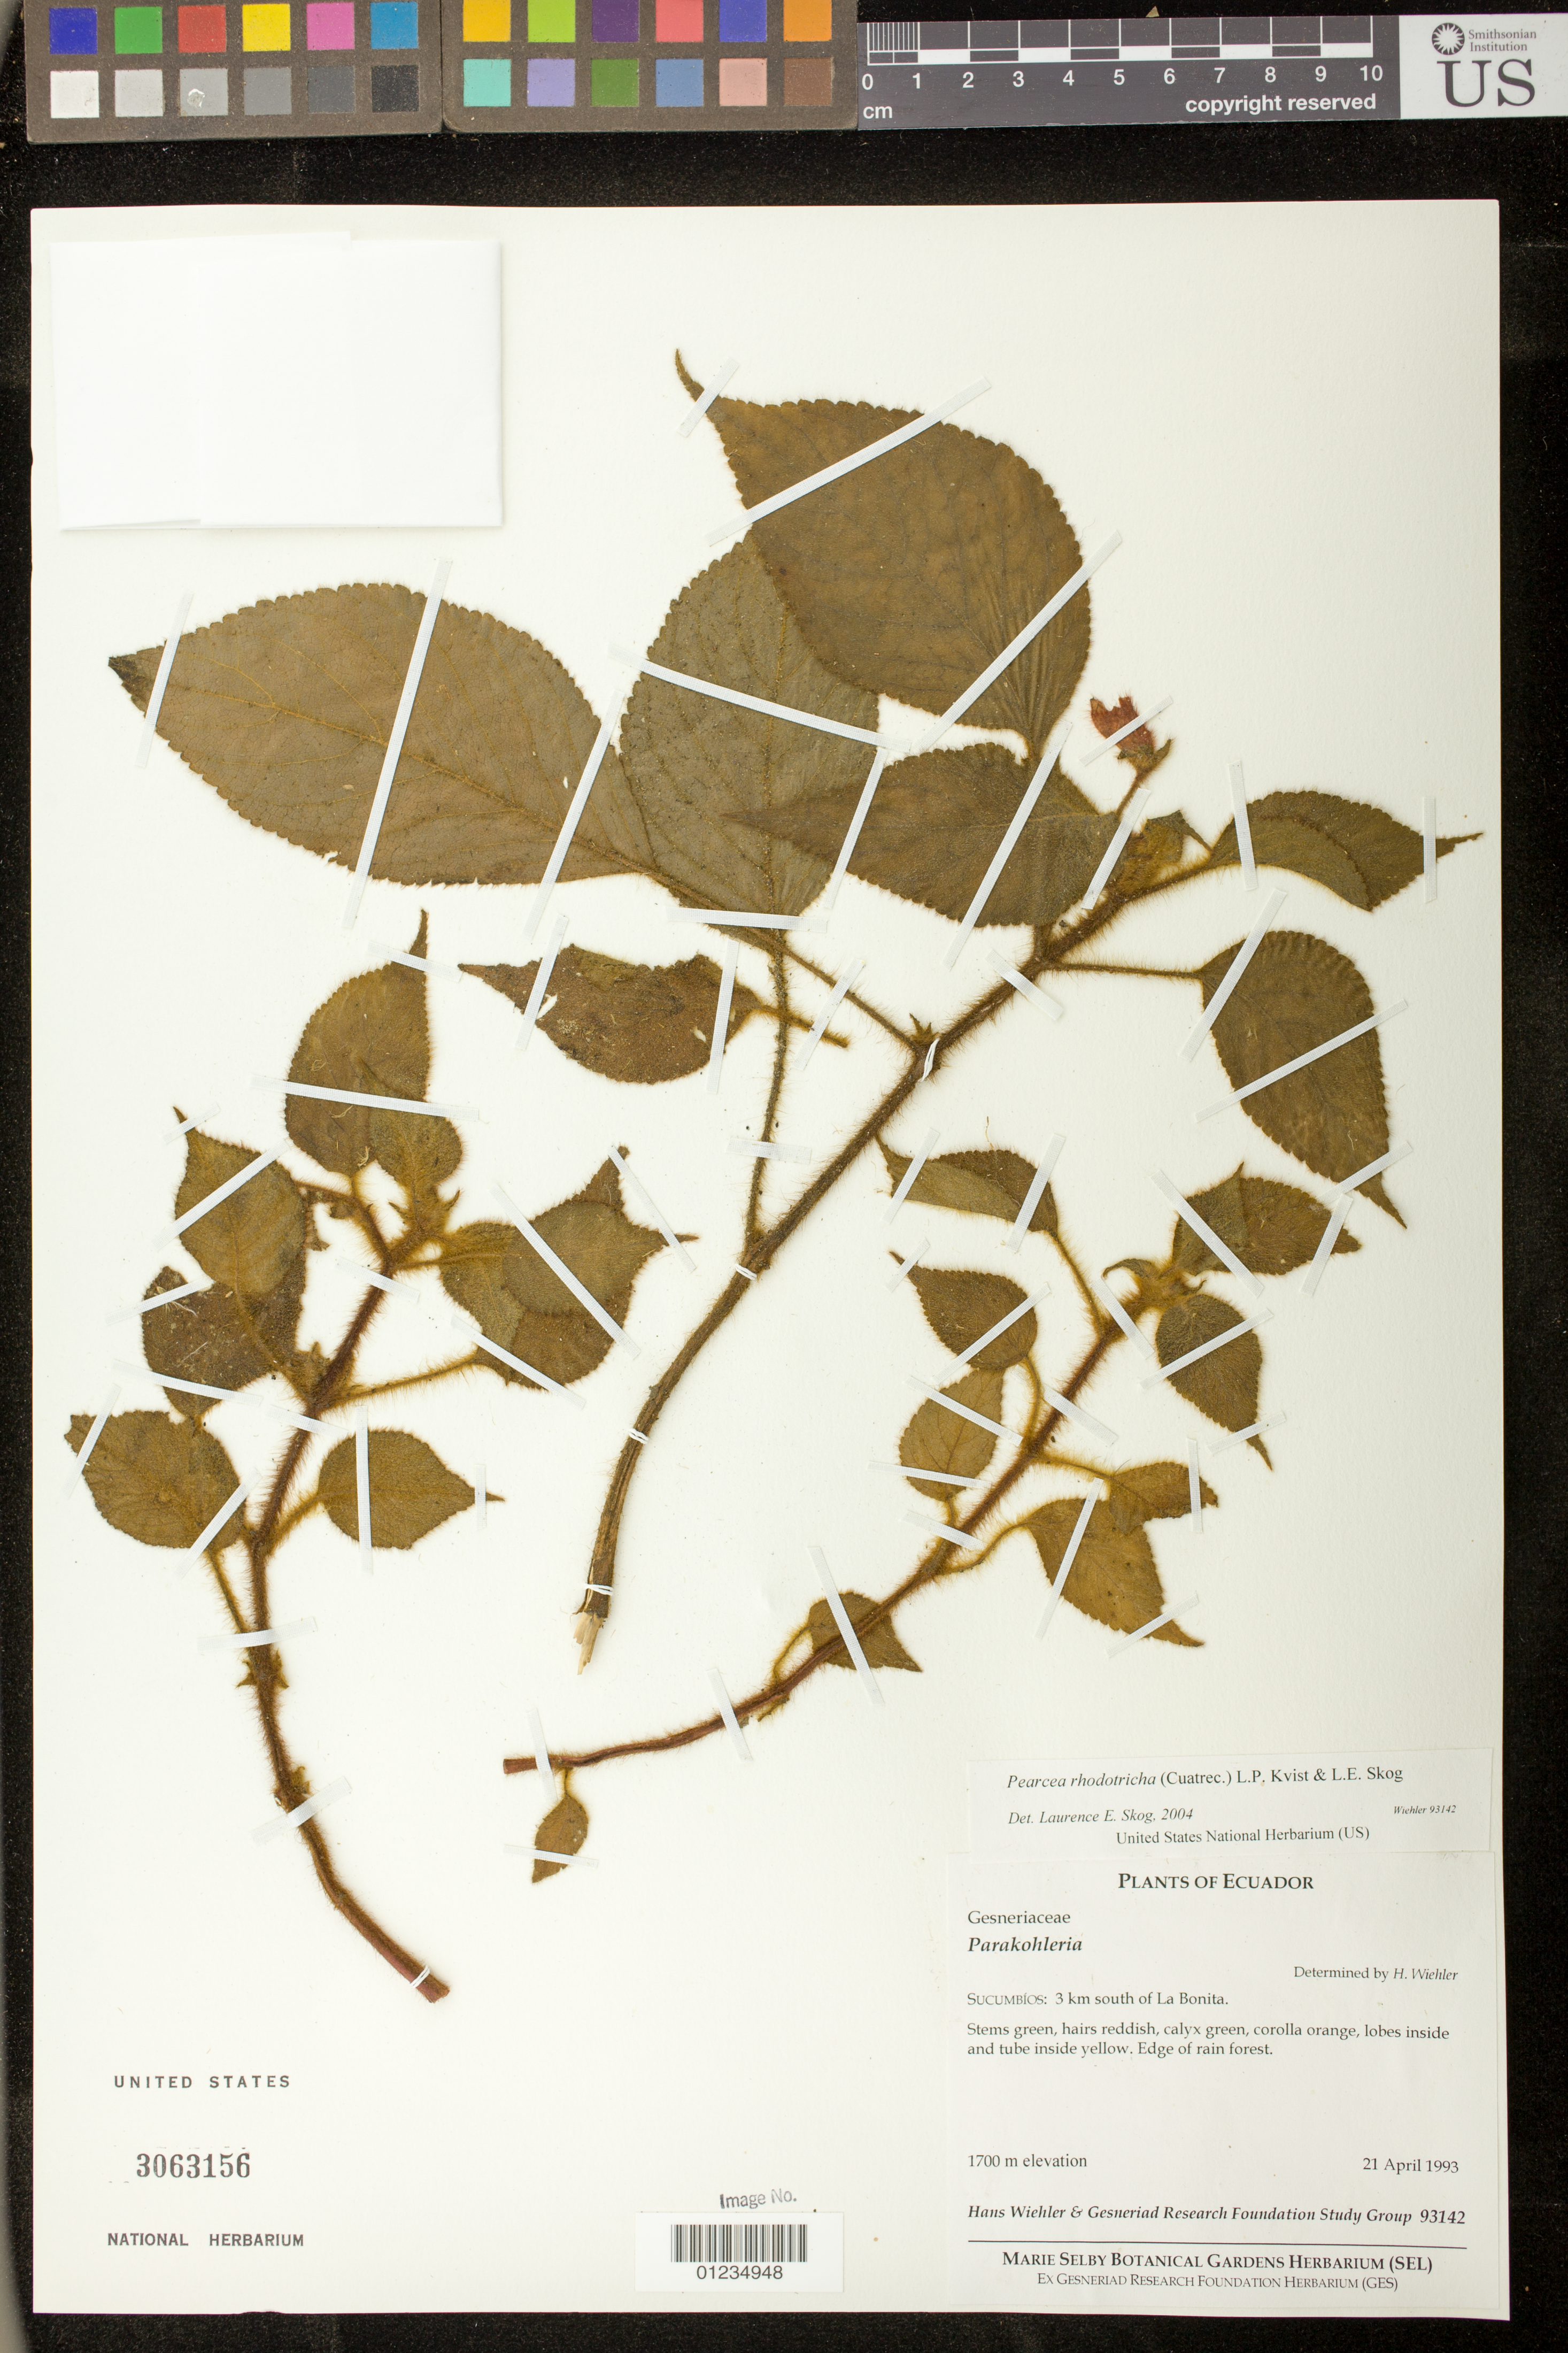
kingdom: Plantae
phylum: Tracheophyta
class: Magnoliopsida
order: Lamiales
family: Gesneriaceae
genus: Pearcea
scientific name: Pearcea rhodotricha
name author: (Cuatrec.) L.P. Kvist & L.E. Skog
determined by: Skog, Laurence E.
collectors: H. J. Wiehler & GRF Study Group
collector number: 93142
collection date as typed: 21 Apr 1993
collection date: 1993-04-21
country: Ecuador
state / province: Sucumbíos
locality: Sucumbios: 3 km south of La Bonita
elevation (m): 1700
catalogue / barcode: US 3063156